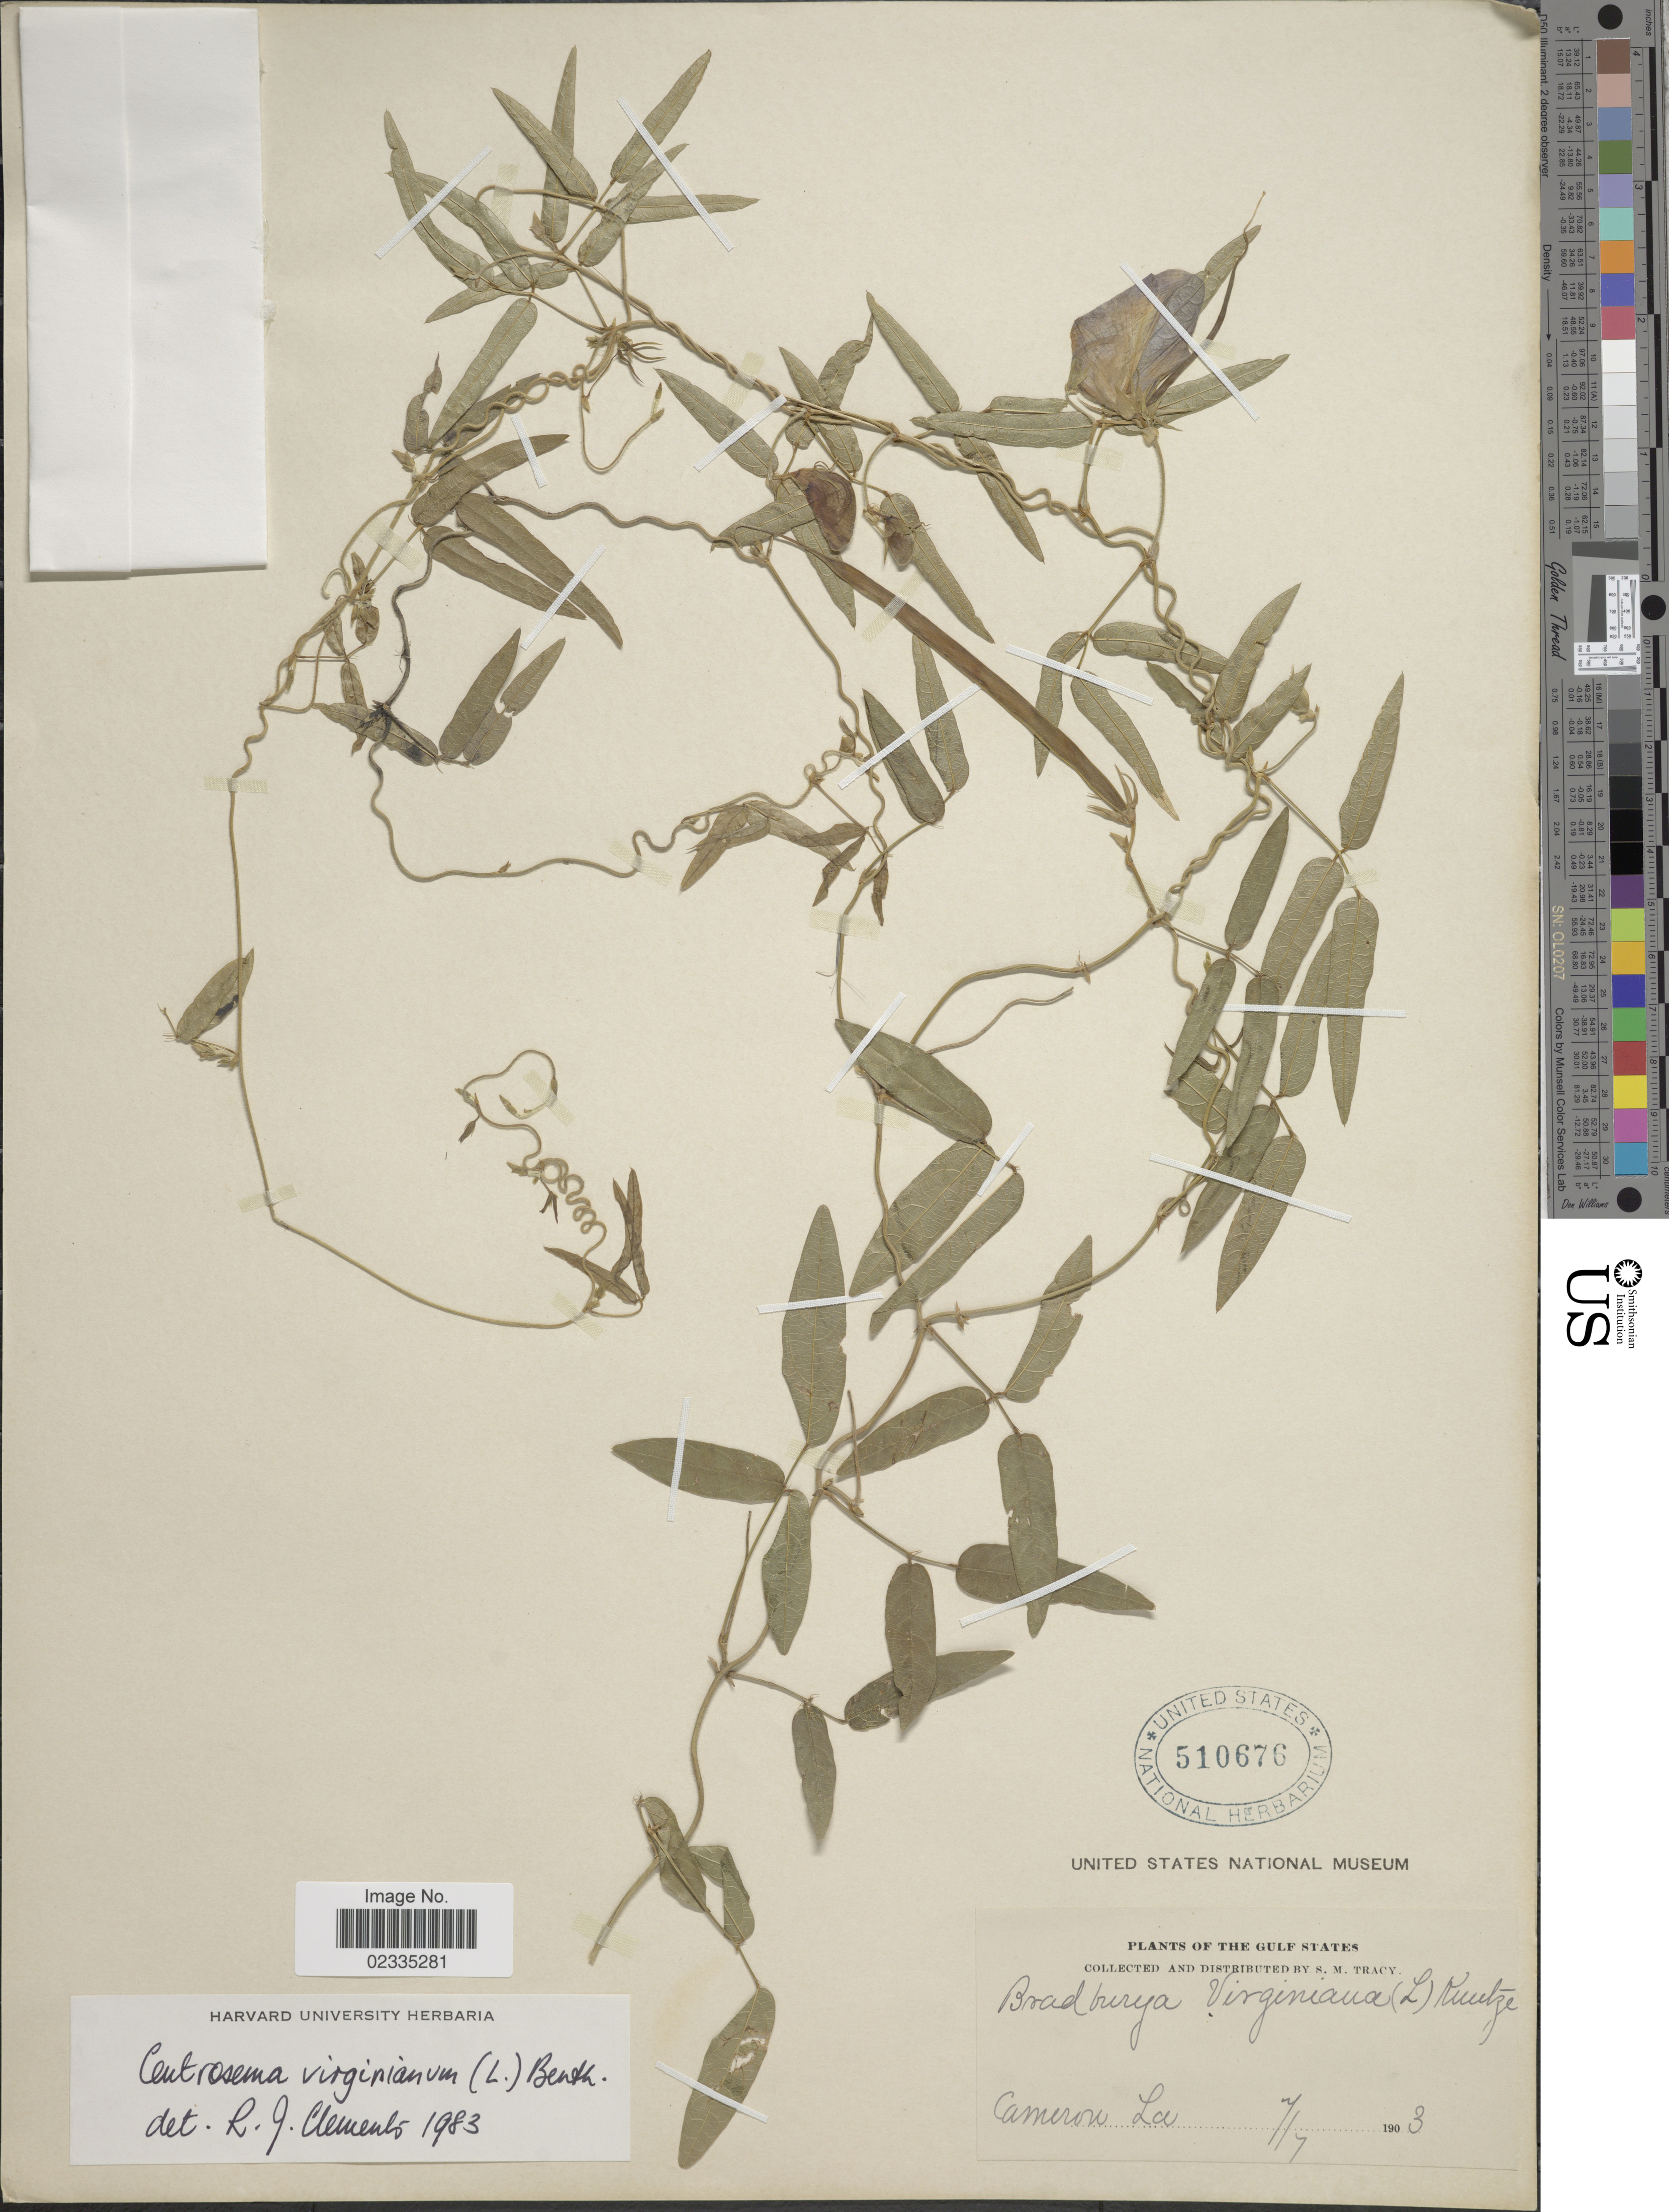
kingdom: Plantae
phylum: Tracheophyta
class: Magnoliopsida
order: Fabales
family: Fabaceae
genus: Centrosema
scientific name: Centrosema virginianum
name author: (L.) Benth.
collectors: S. M. Tracy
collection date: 1903-07-07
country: United States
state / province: Louisiana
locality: Cameron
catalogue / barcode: US 510676